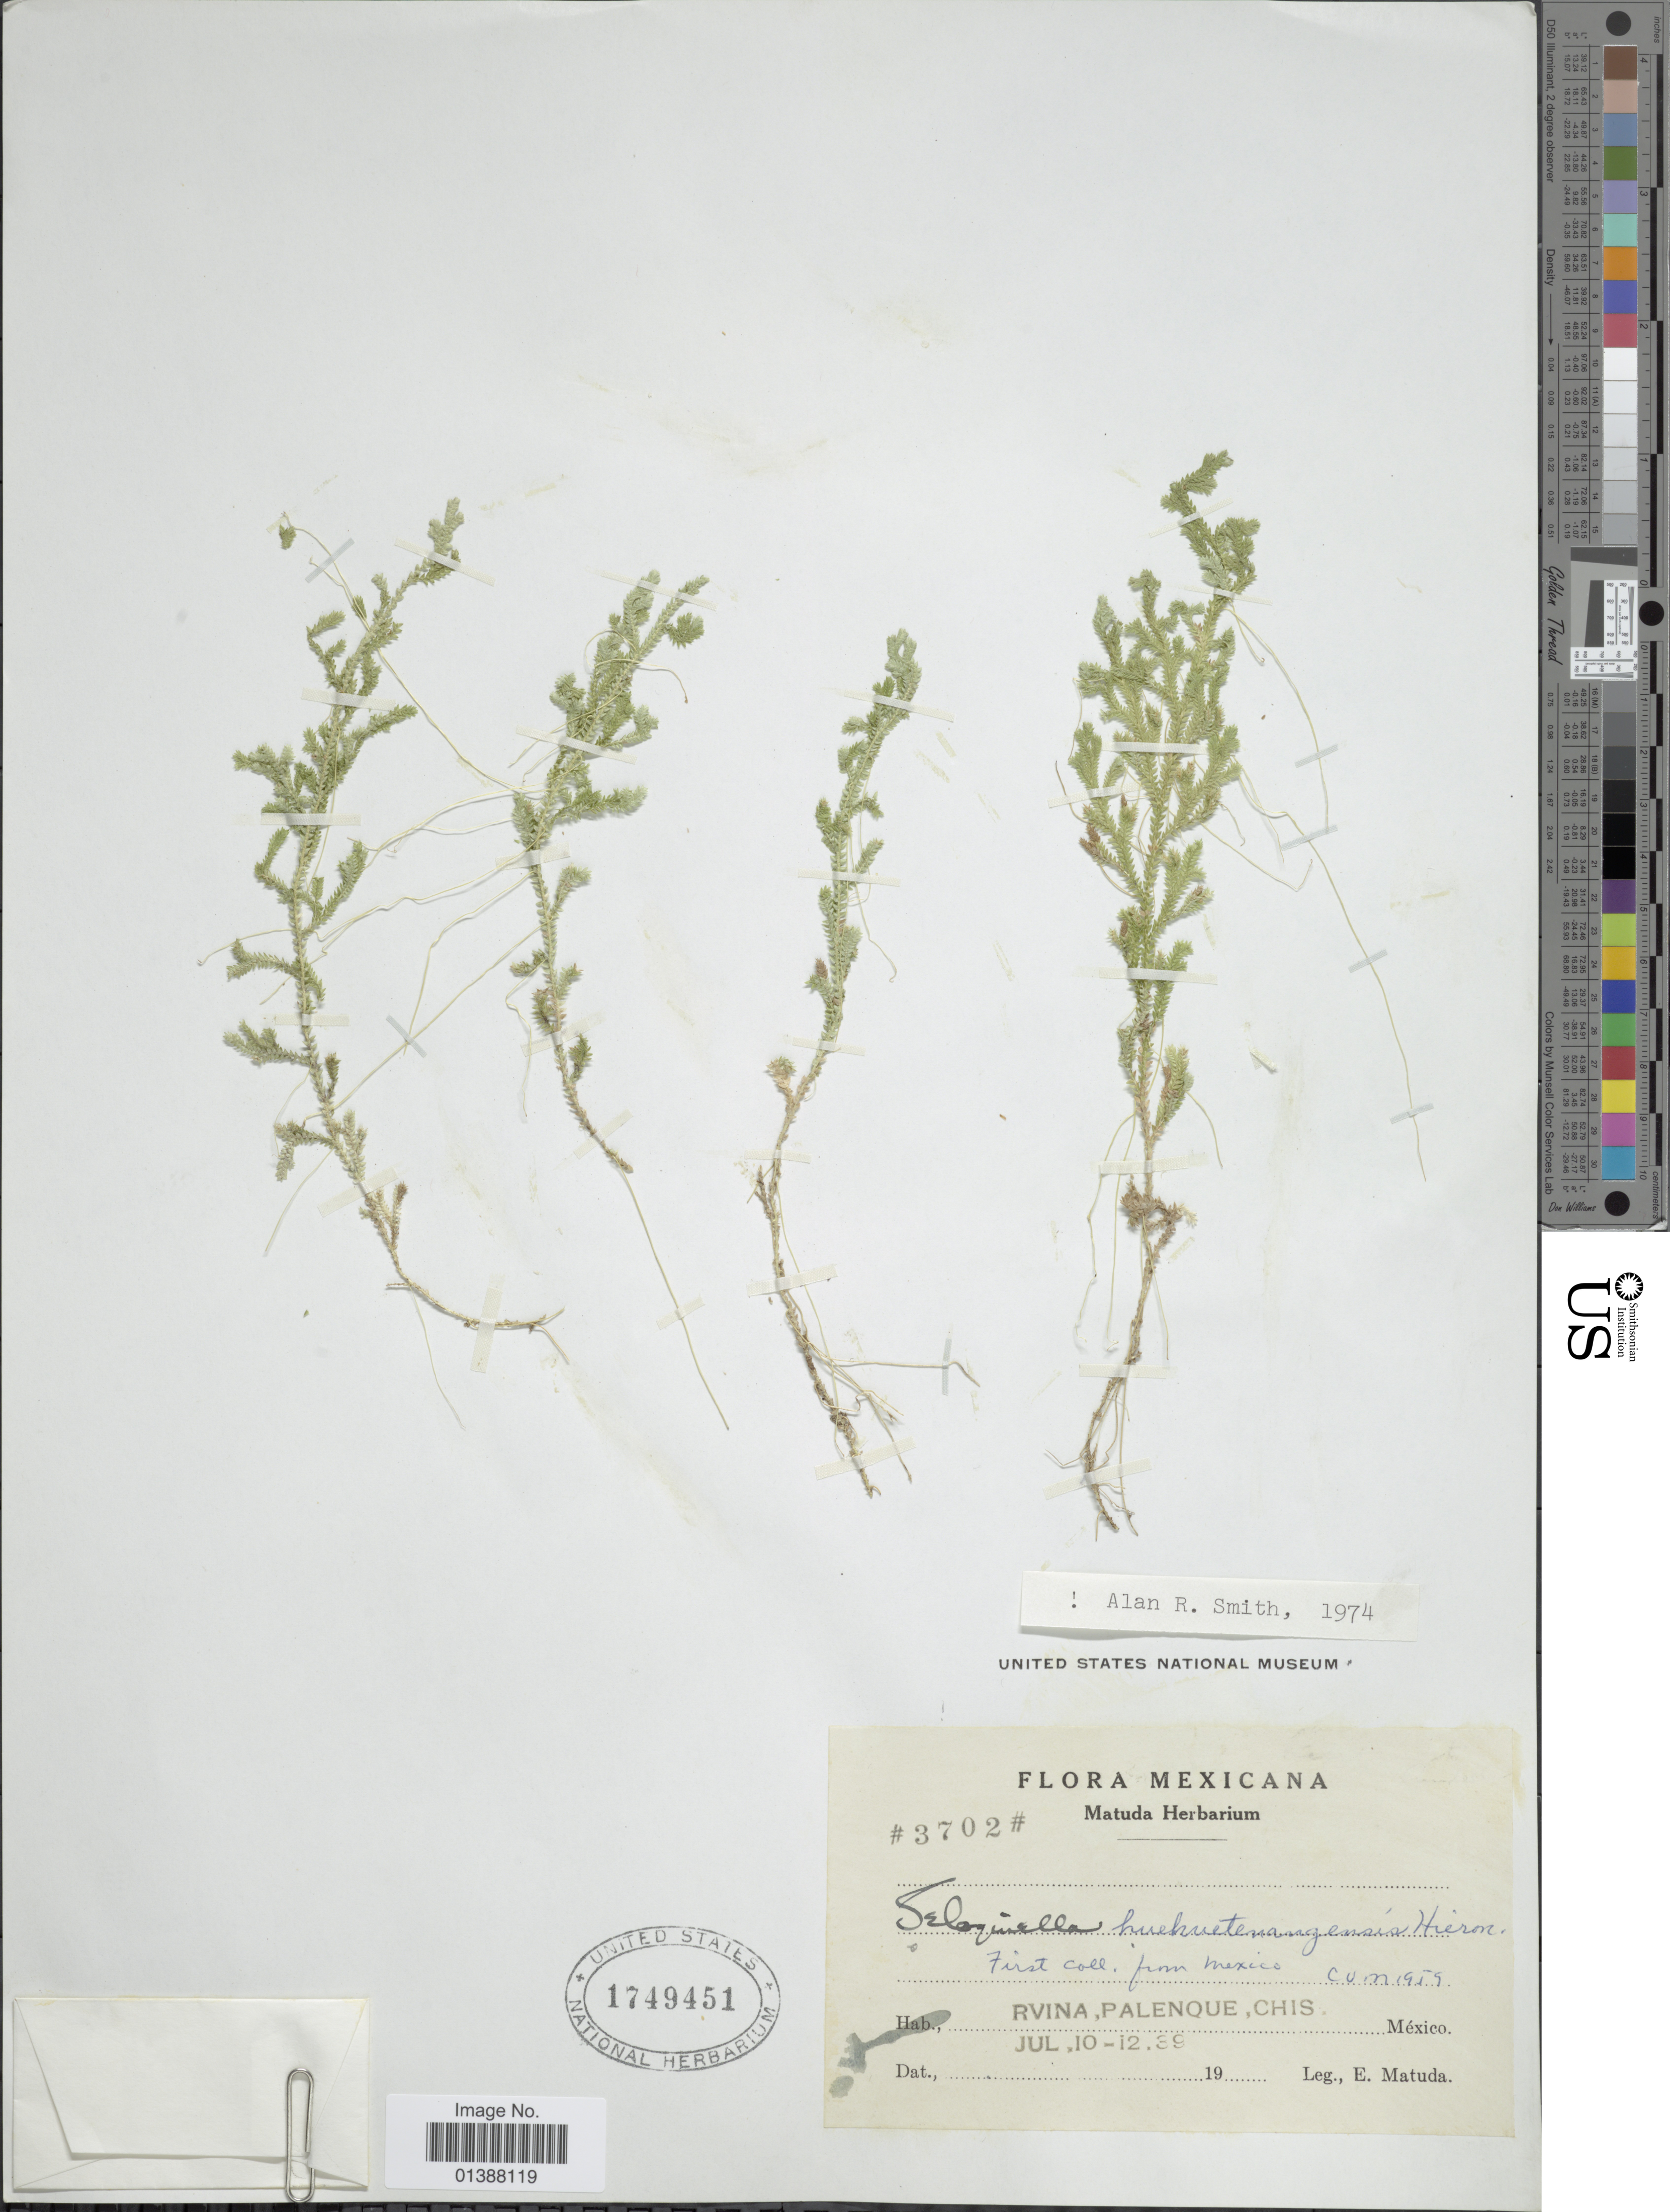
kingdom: Plantae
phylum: Tracheophyta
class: Lycopodiopsida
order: Selaginellales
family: Selaginellaceae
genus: Selaginella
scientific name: Selaginella huehuetenangensis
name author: Hieron.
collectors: E. Matuda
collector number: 3702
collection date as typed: Transcribed d/m/y: 10/7/39 to 12/7/39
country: Mexico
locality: Rvina, Palenque, Chis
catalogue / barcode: US 1749451